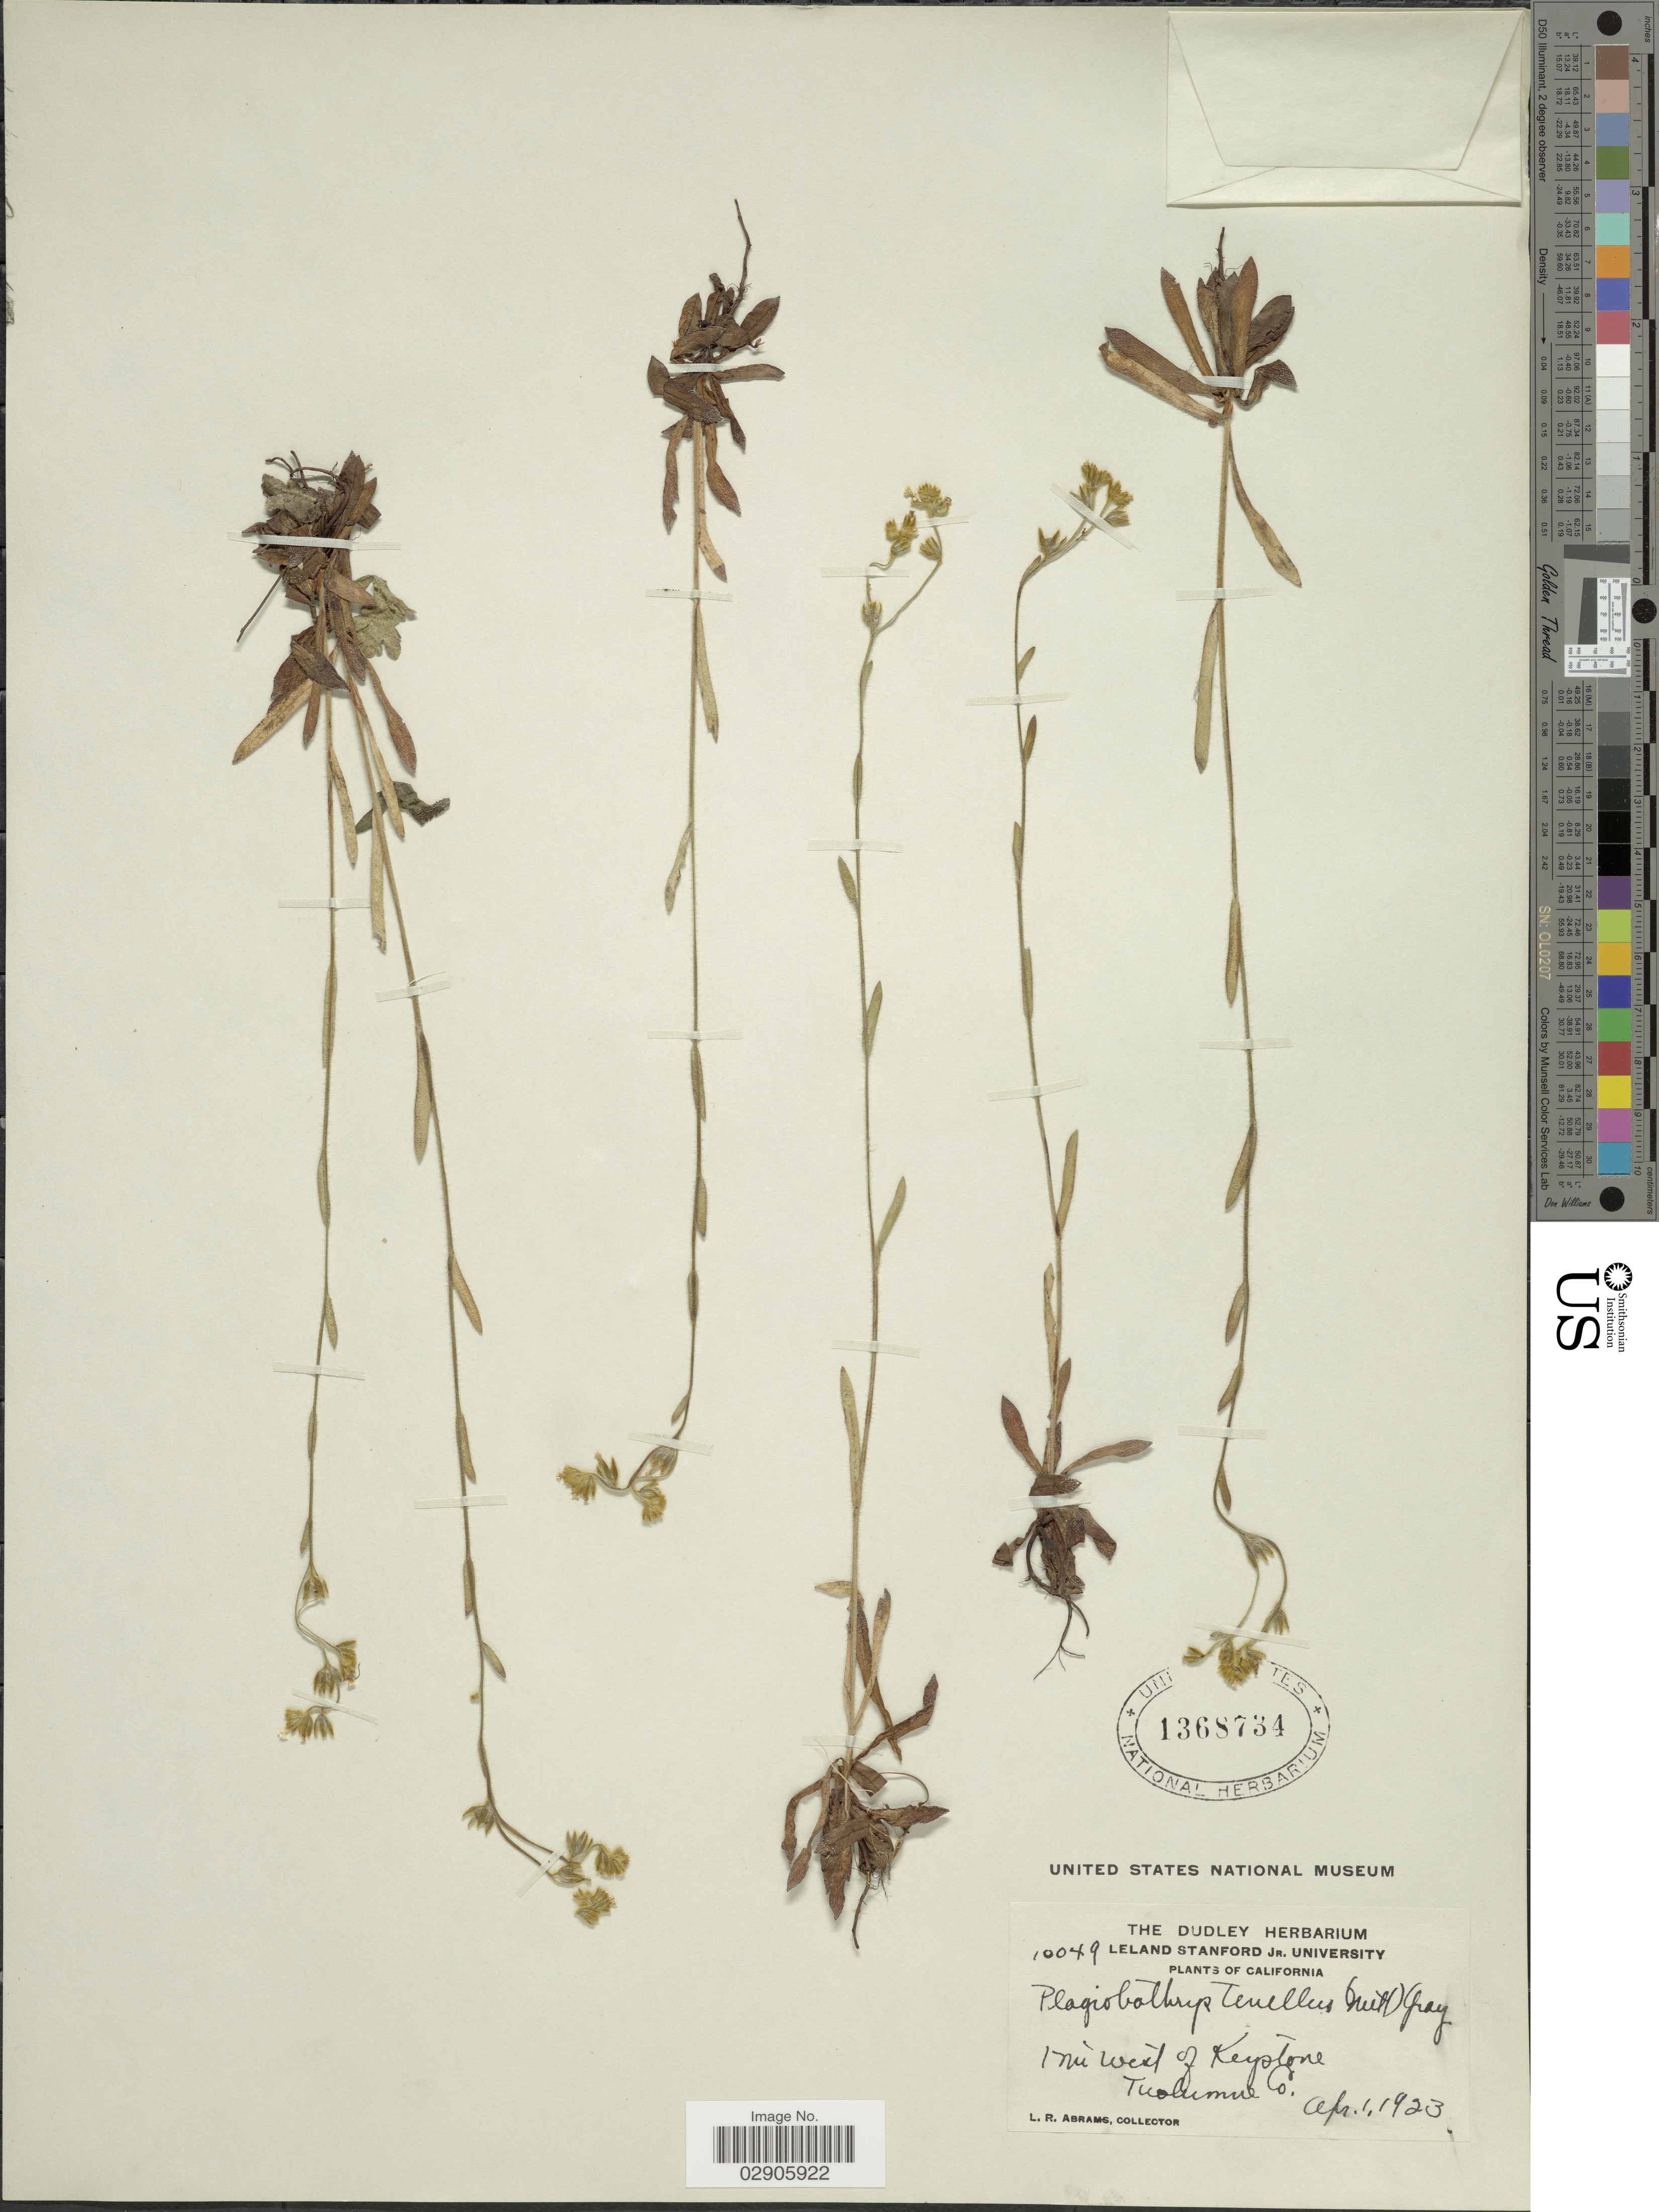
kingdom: Plantae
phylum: Tracheophyta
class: Magnoliopsida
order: Boraginales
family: Boraginaceae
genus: Plagiobothrys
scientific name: Plagiobothrys tenellus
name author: (Nutt.) A. Gray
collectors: L. Abrams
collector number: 10049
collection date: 1923-04-01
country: United States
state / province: California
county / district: Tuolumne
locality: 1 mi west of Keystone Tuolumne Co.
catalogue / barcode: US 1368734